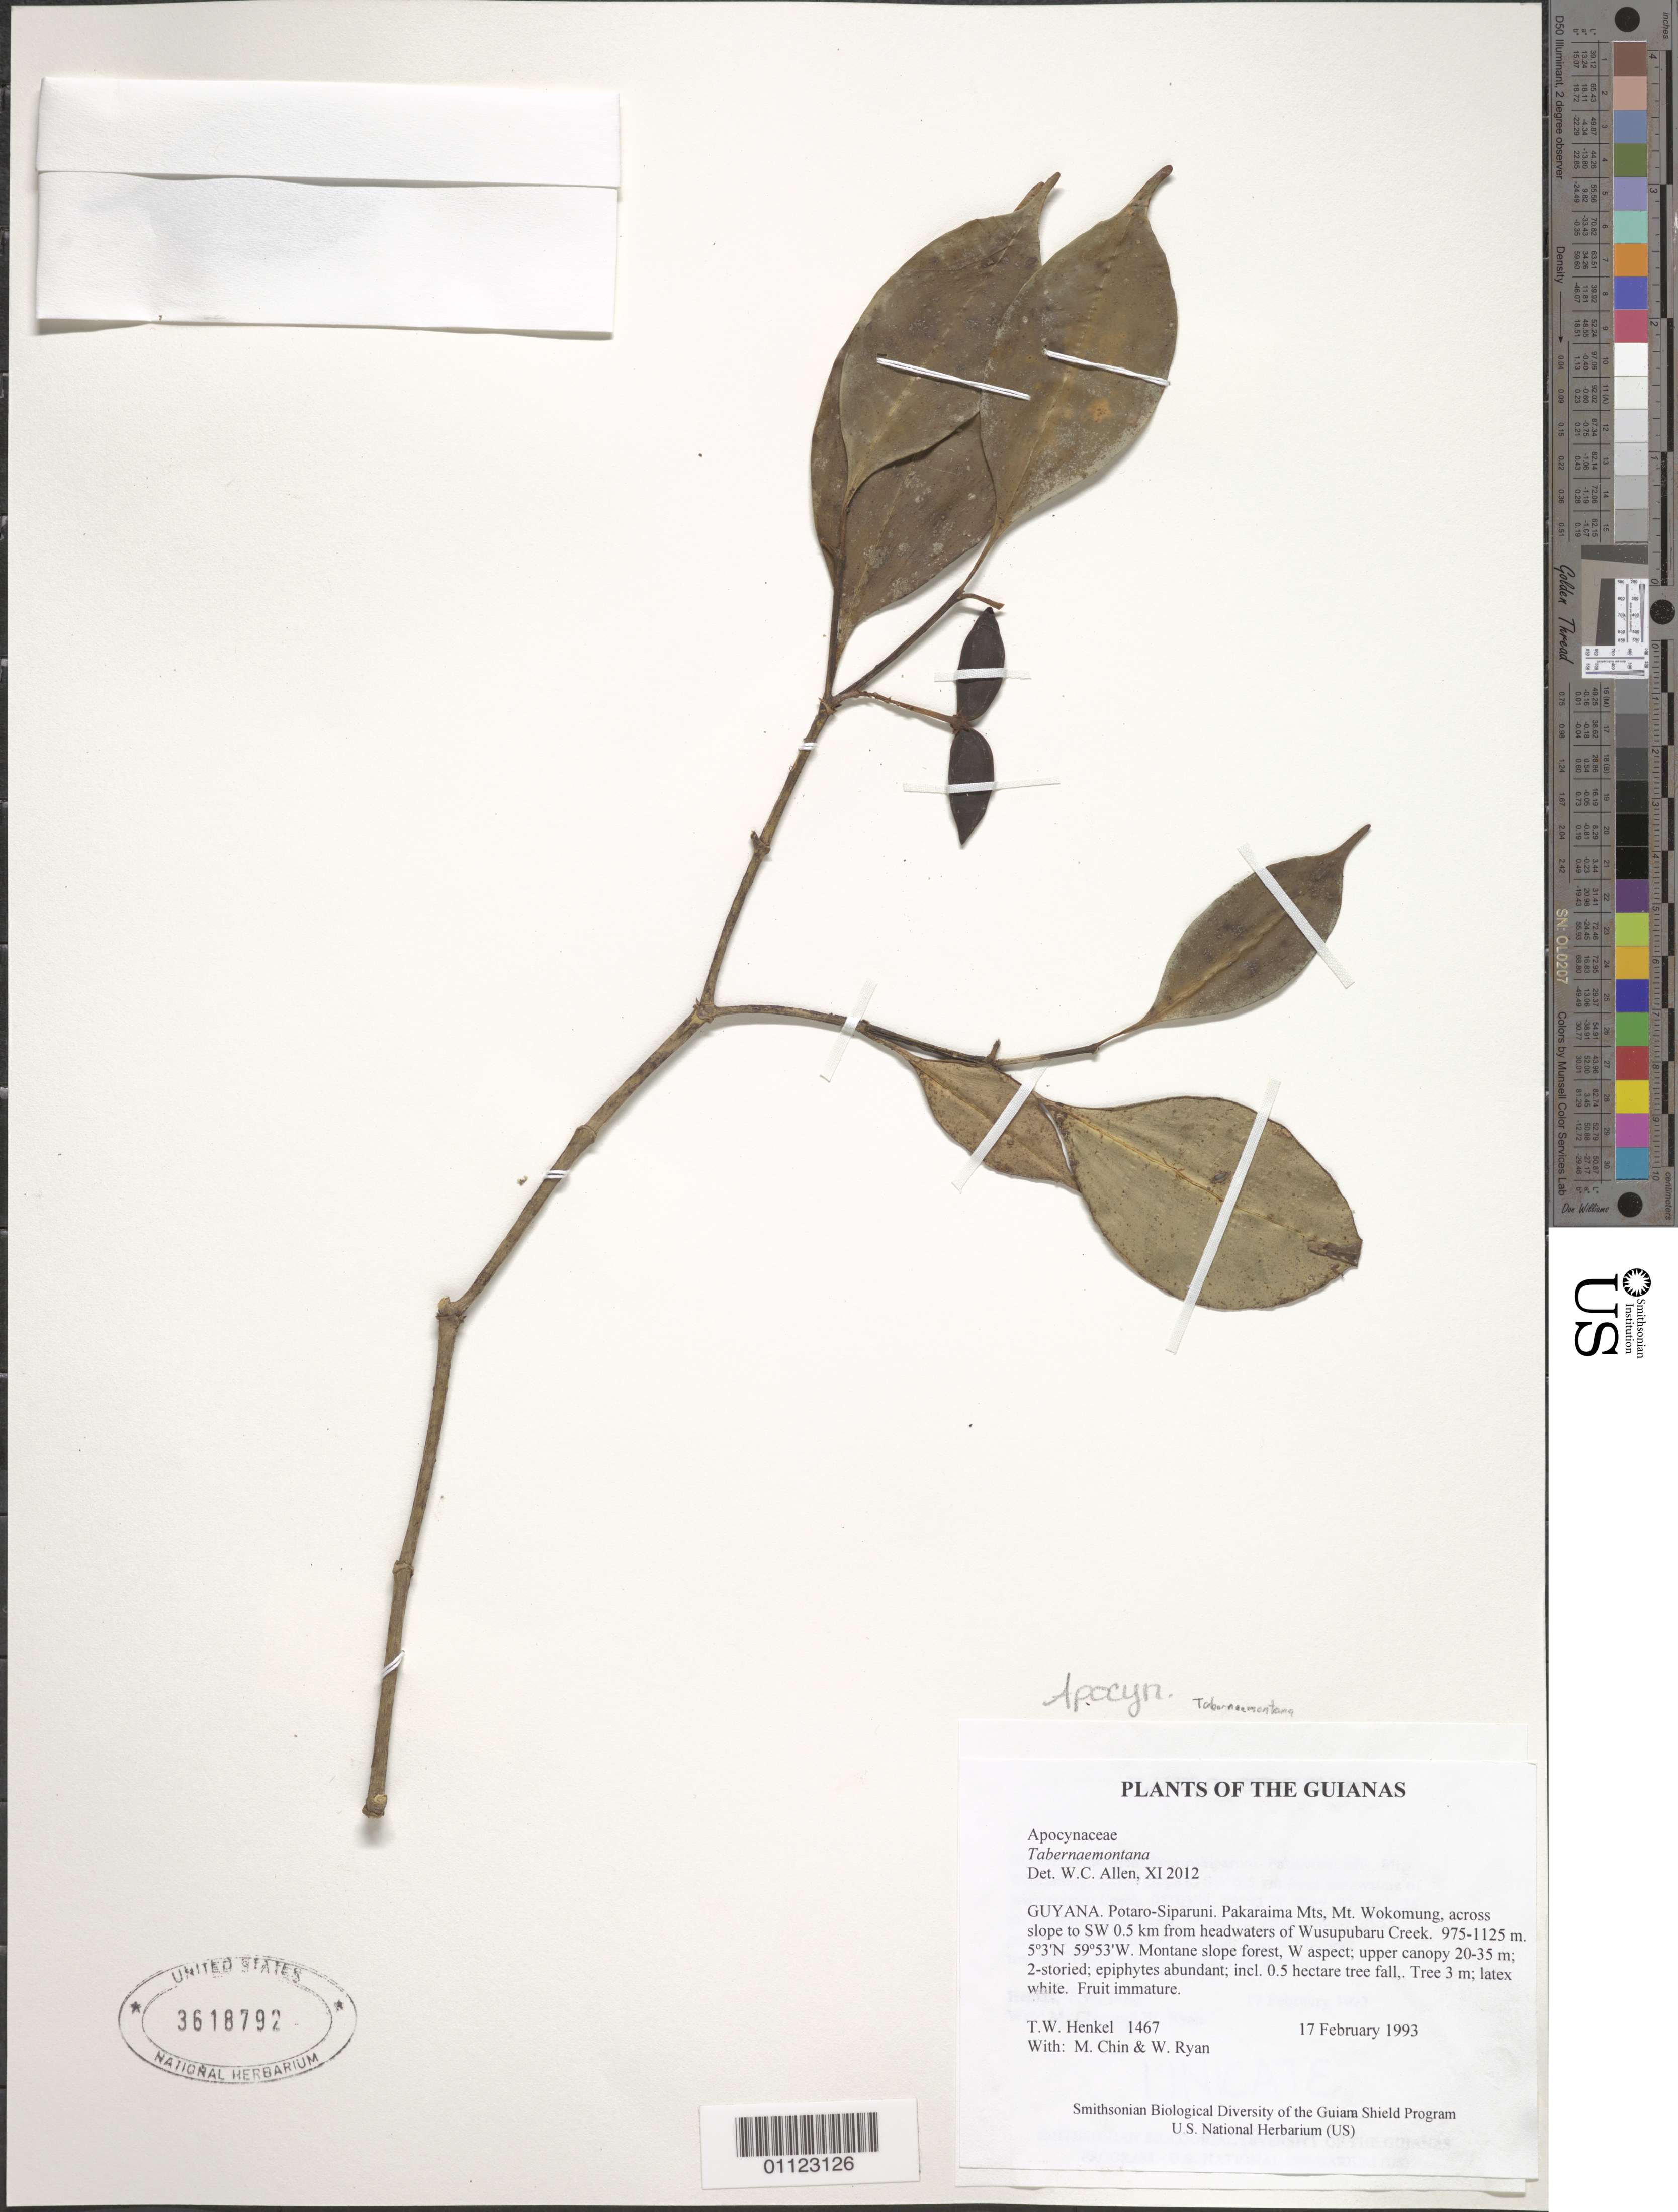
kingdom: Plantae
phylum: Tracheophyta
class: Magnoliopsida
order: Gentianales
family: Apocynaceae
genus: Tabernaemontana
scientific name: Tabernaemontana sp.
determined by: Allen, W. C., (UNITED STATES)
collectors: T. Henkel, M. Chin & W. Ryan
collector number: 1467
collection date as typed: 17 February 1993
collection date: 1993-02-17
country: Guyana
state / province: Potaro-Siparuni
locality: Pakaraima Mts, Mt. Wokomung, across slope to SW 0.5 km from headwaters of Wusupubaru Creek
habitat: Montane slope forest, W aspect; upper canopy 20-35 m; 2-storied; epiphytes abundant; incl. 0.5 hectare tree fall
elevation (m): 975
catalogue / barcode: US 3618792